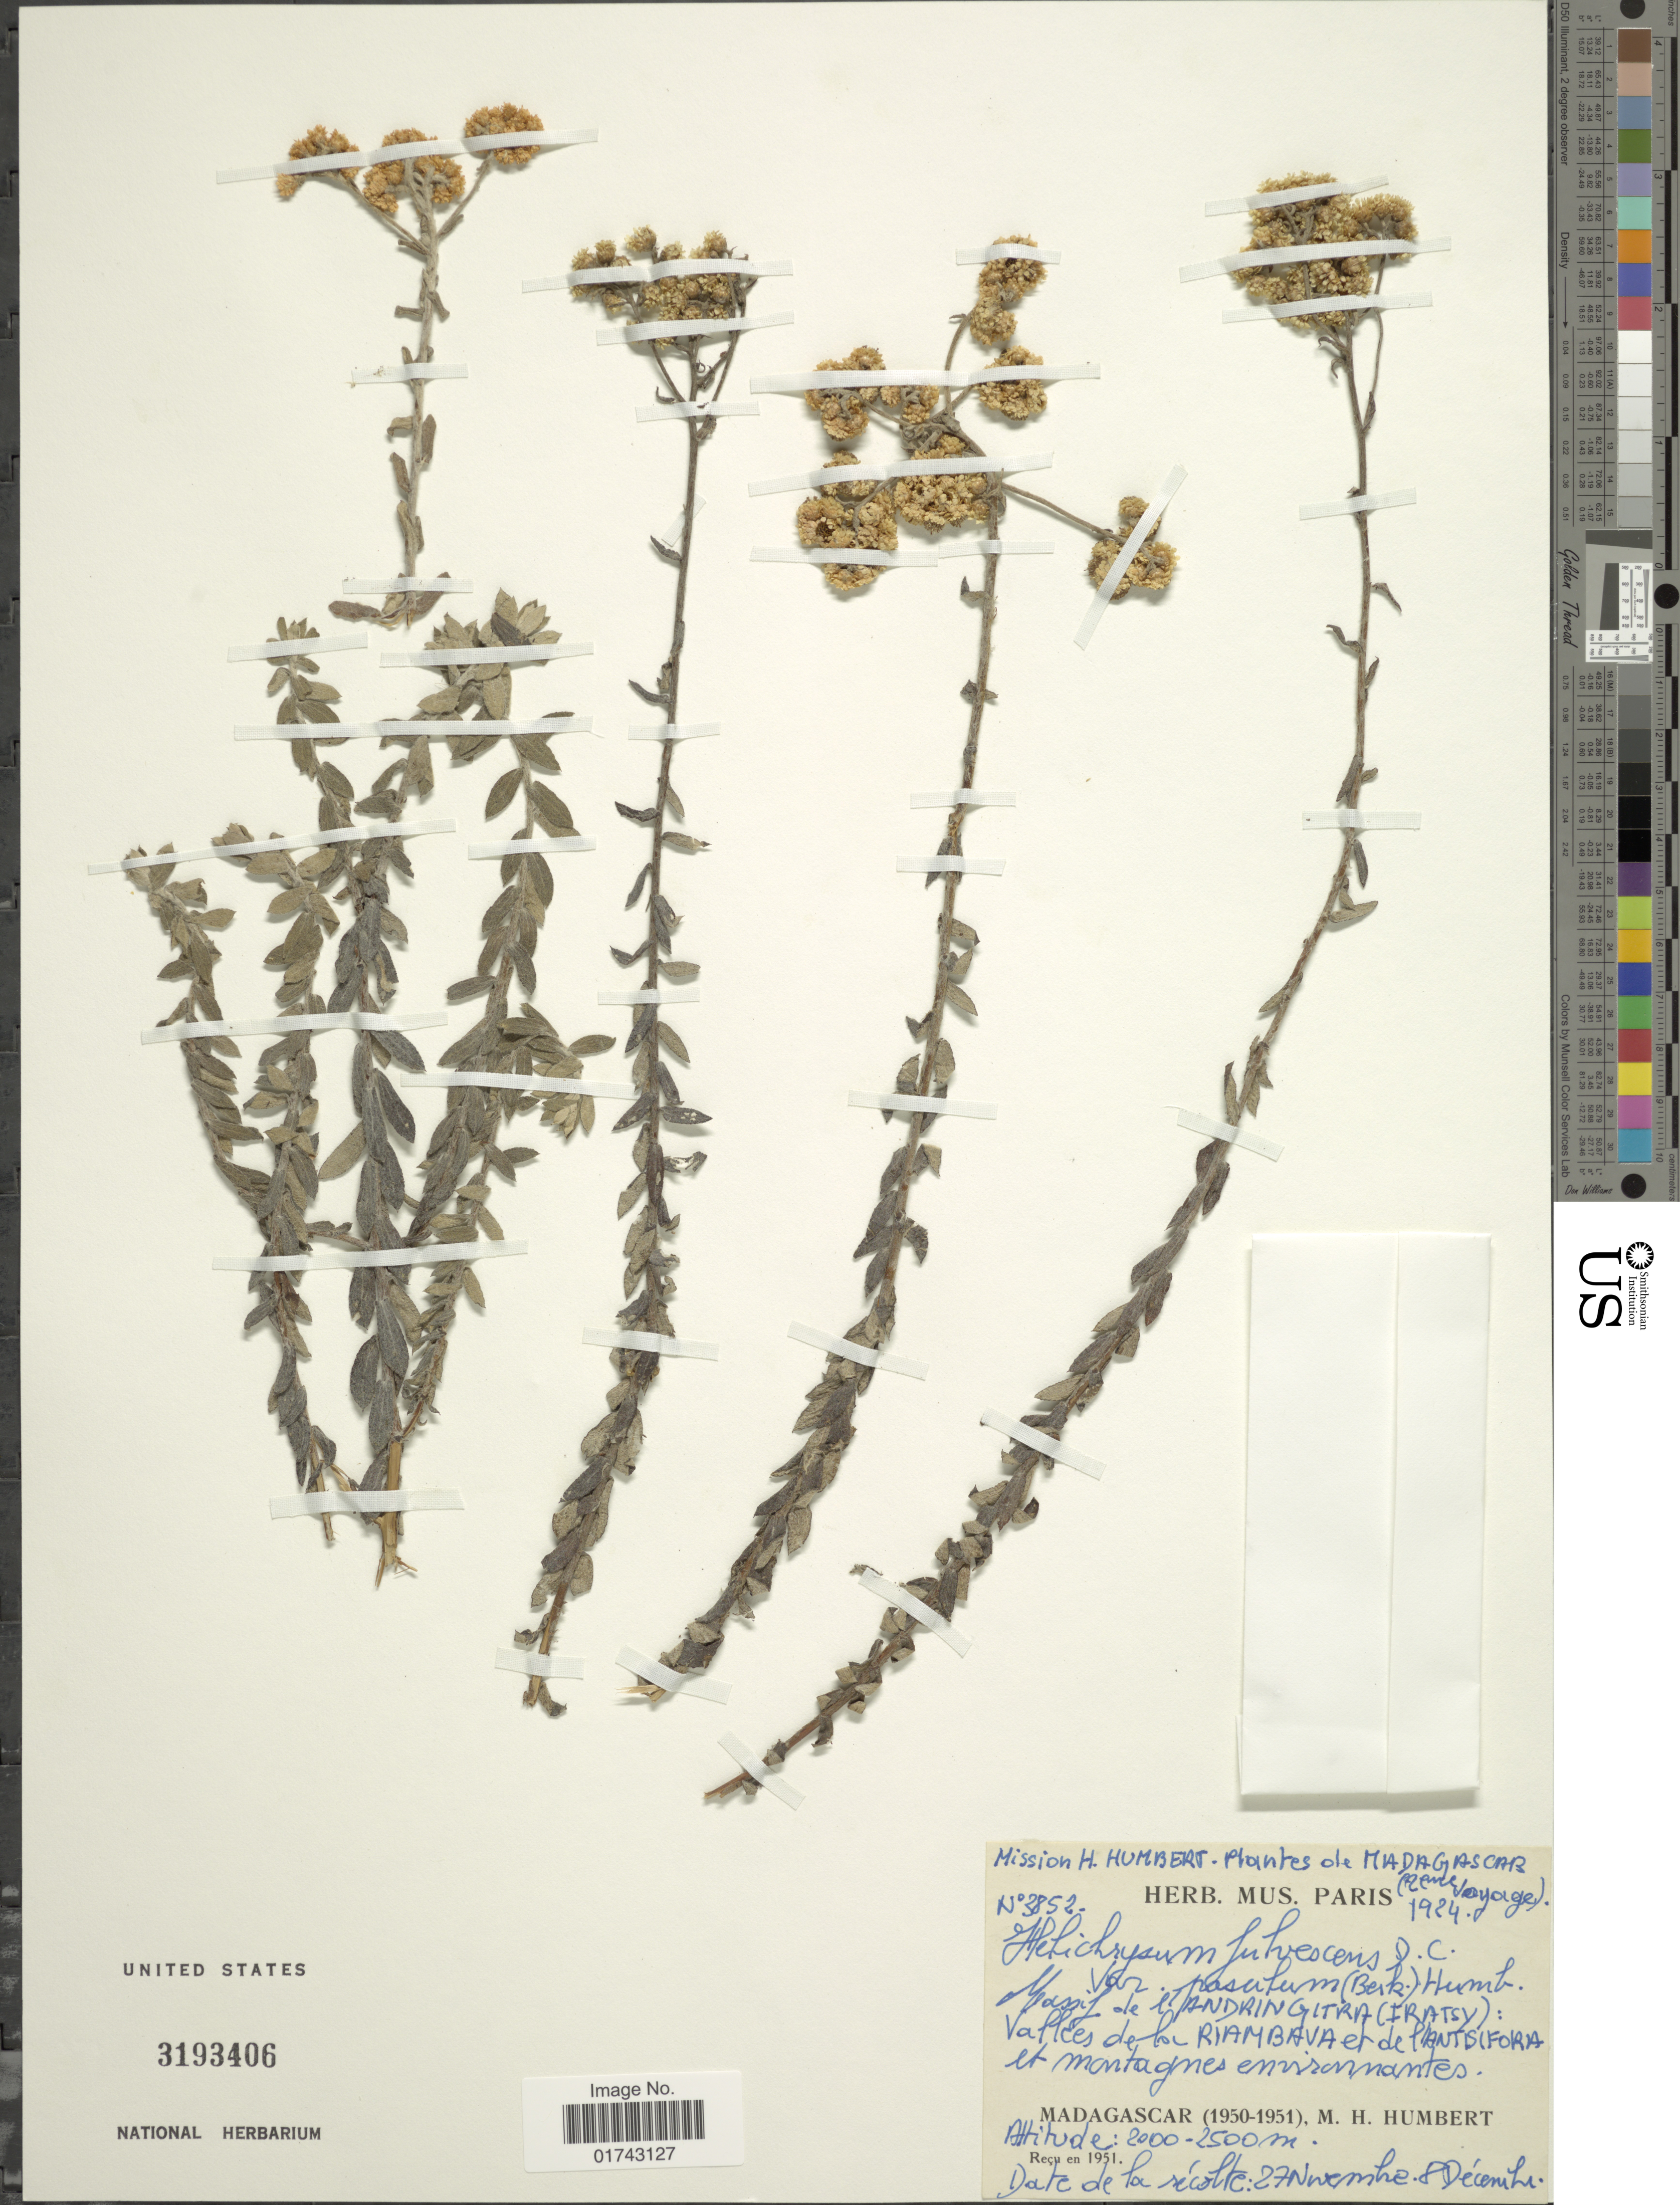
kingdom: Plantae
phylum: Tracheophyta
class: Magnoliopsida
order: Asterales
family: Asteraceae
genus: Helichrysum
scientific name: Helichrysum fulvescens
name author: DC.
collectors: M. Humbert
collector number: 3852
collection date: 1950/1951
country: Madagascar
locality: Massif de L'Andringitra (Iratsy): Vallees de La Riambava et de L' Antisifora et montagnes environantes.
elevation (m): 2000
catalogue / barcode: US 3193406